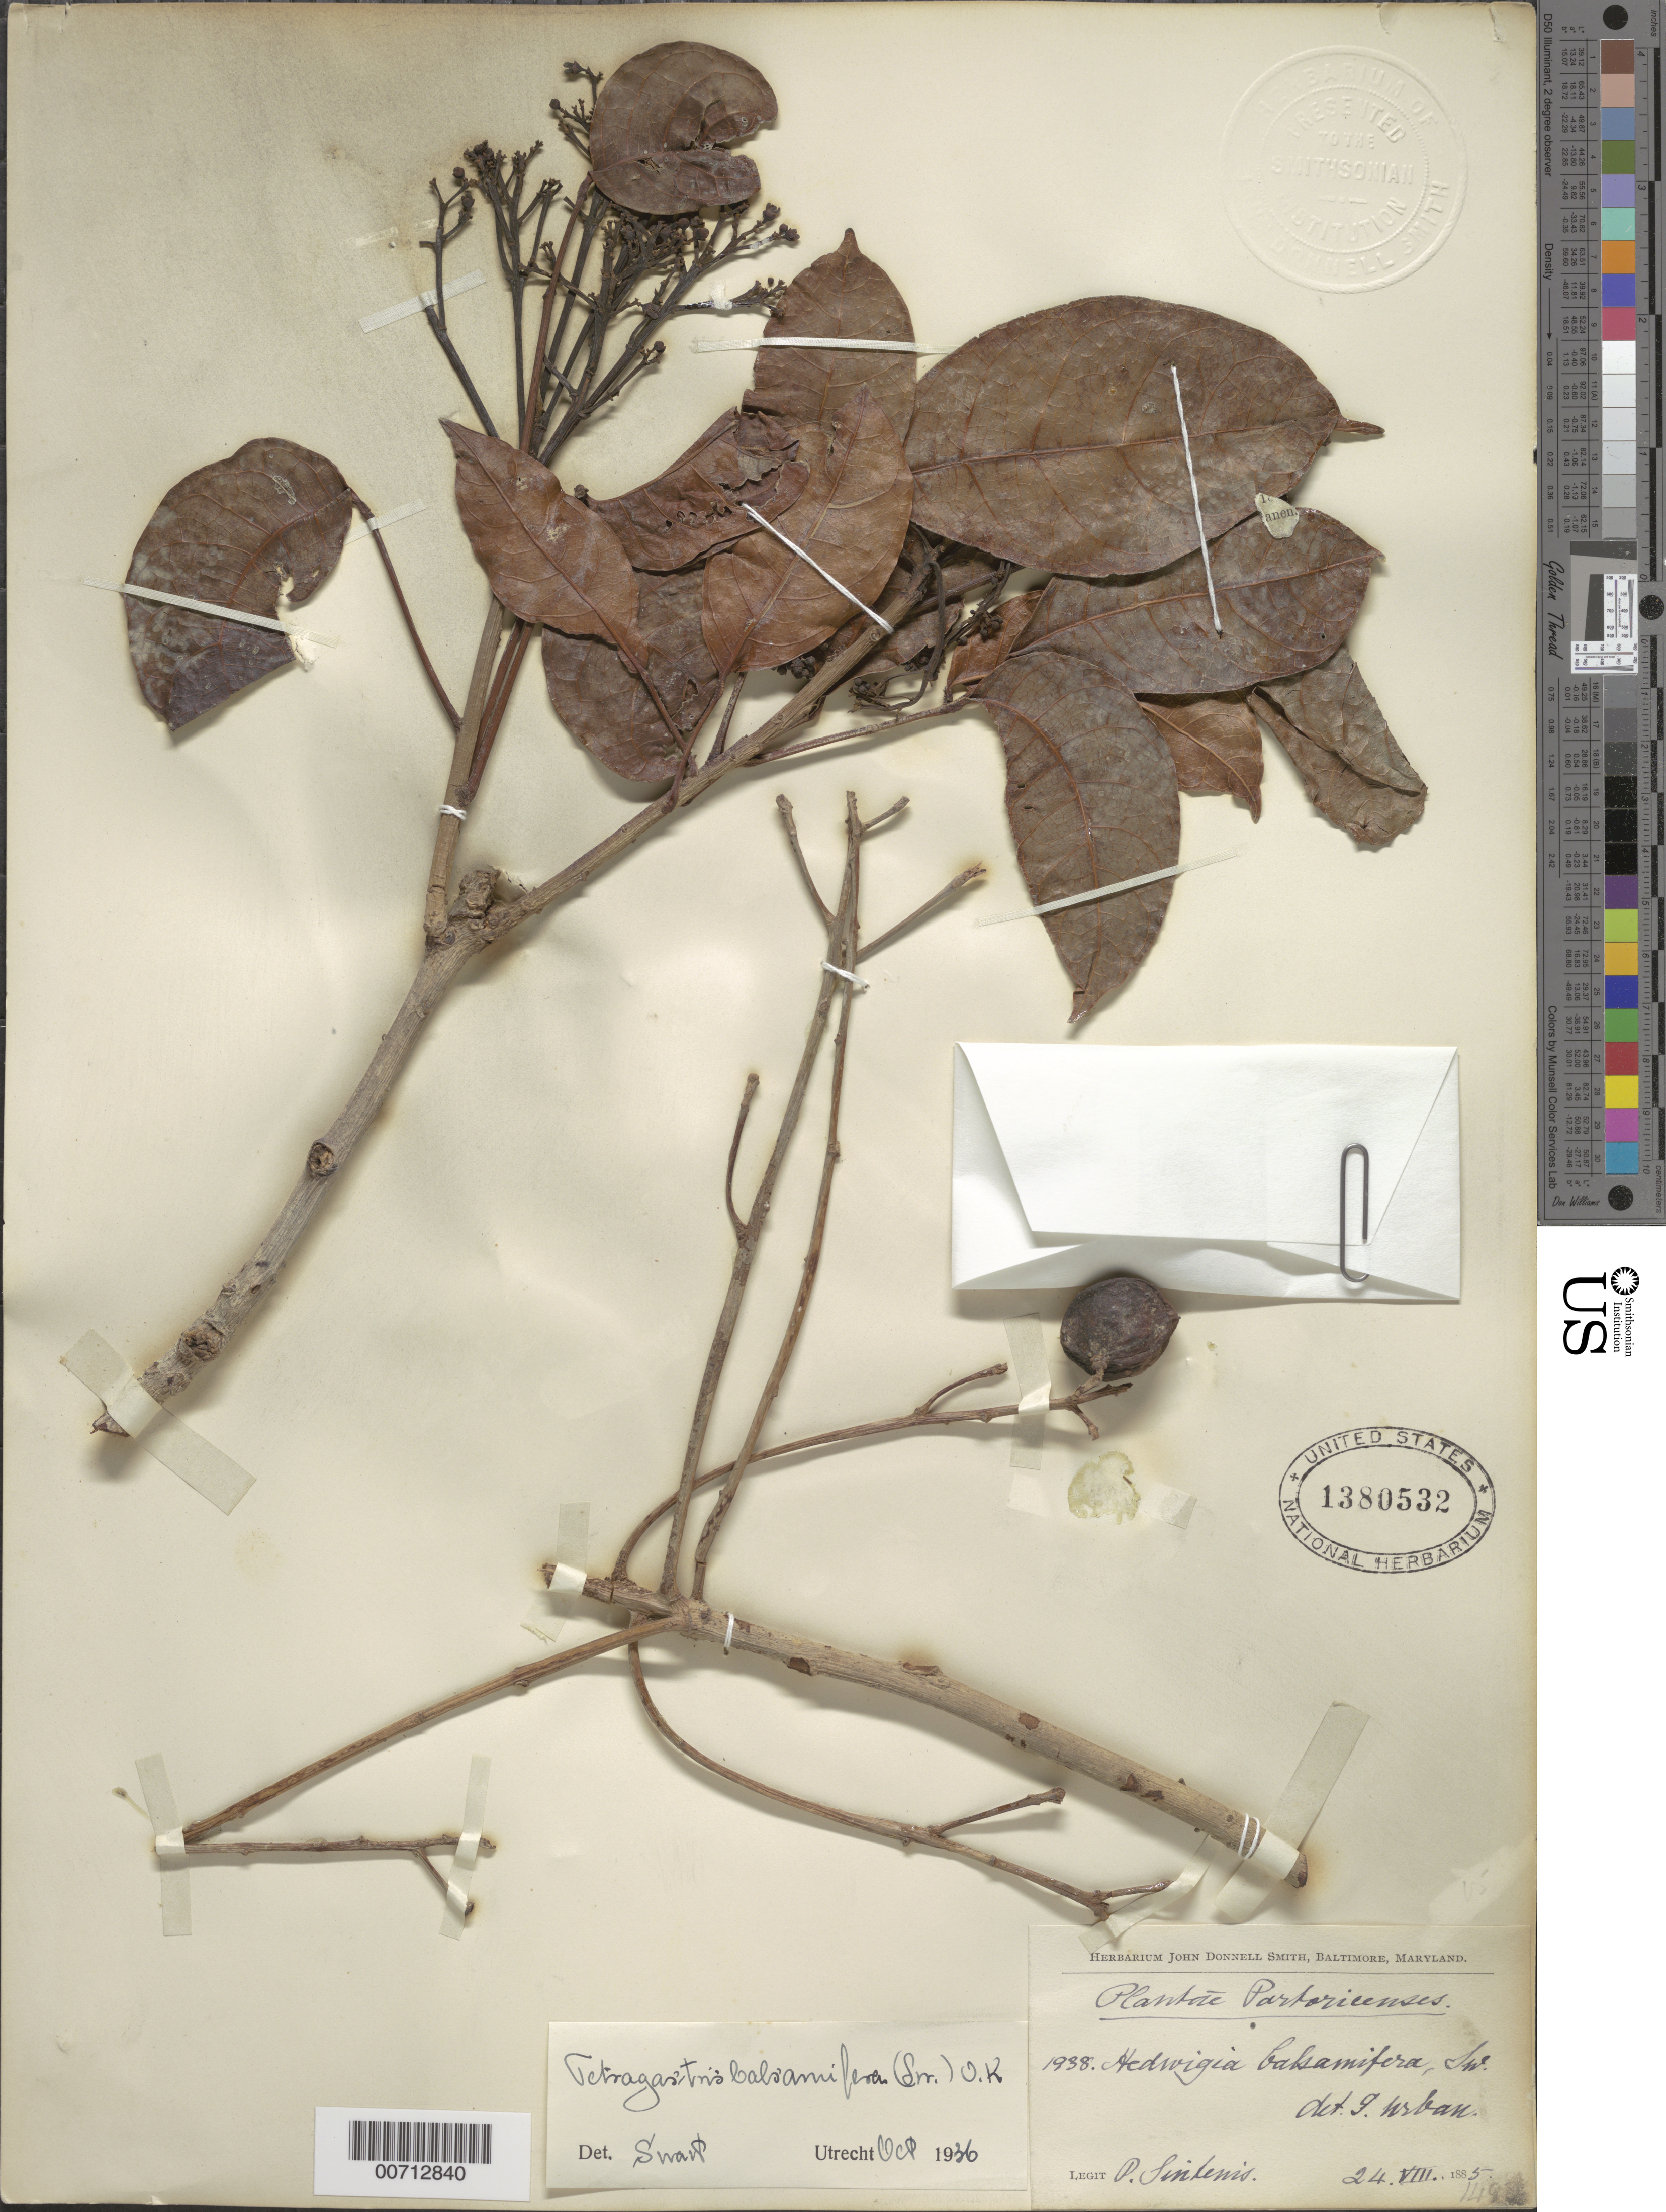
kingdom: Plantae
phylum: Tracheophyta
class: Magnoliopsida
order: Sapindales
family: Burseraceae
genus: Protium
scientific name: Protium balsamiferum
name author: (Sw.) Daly & P. Fine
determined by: Daly, Douglas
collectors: P. Sintenis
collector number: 1938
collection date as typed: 24 Aug 1885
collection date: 1885-08-24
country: Puerto Rico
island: Greater Antilles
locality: Sierra de Naguabo ad Rio Blanco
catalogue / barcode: US 1380532